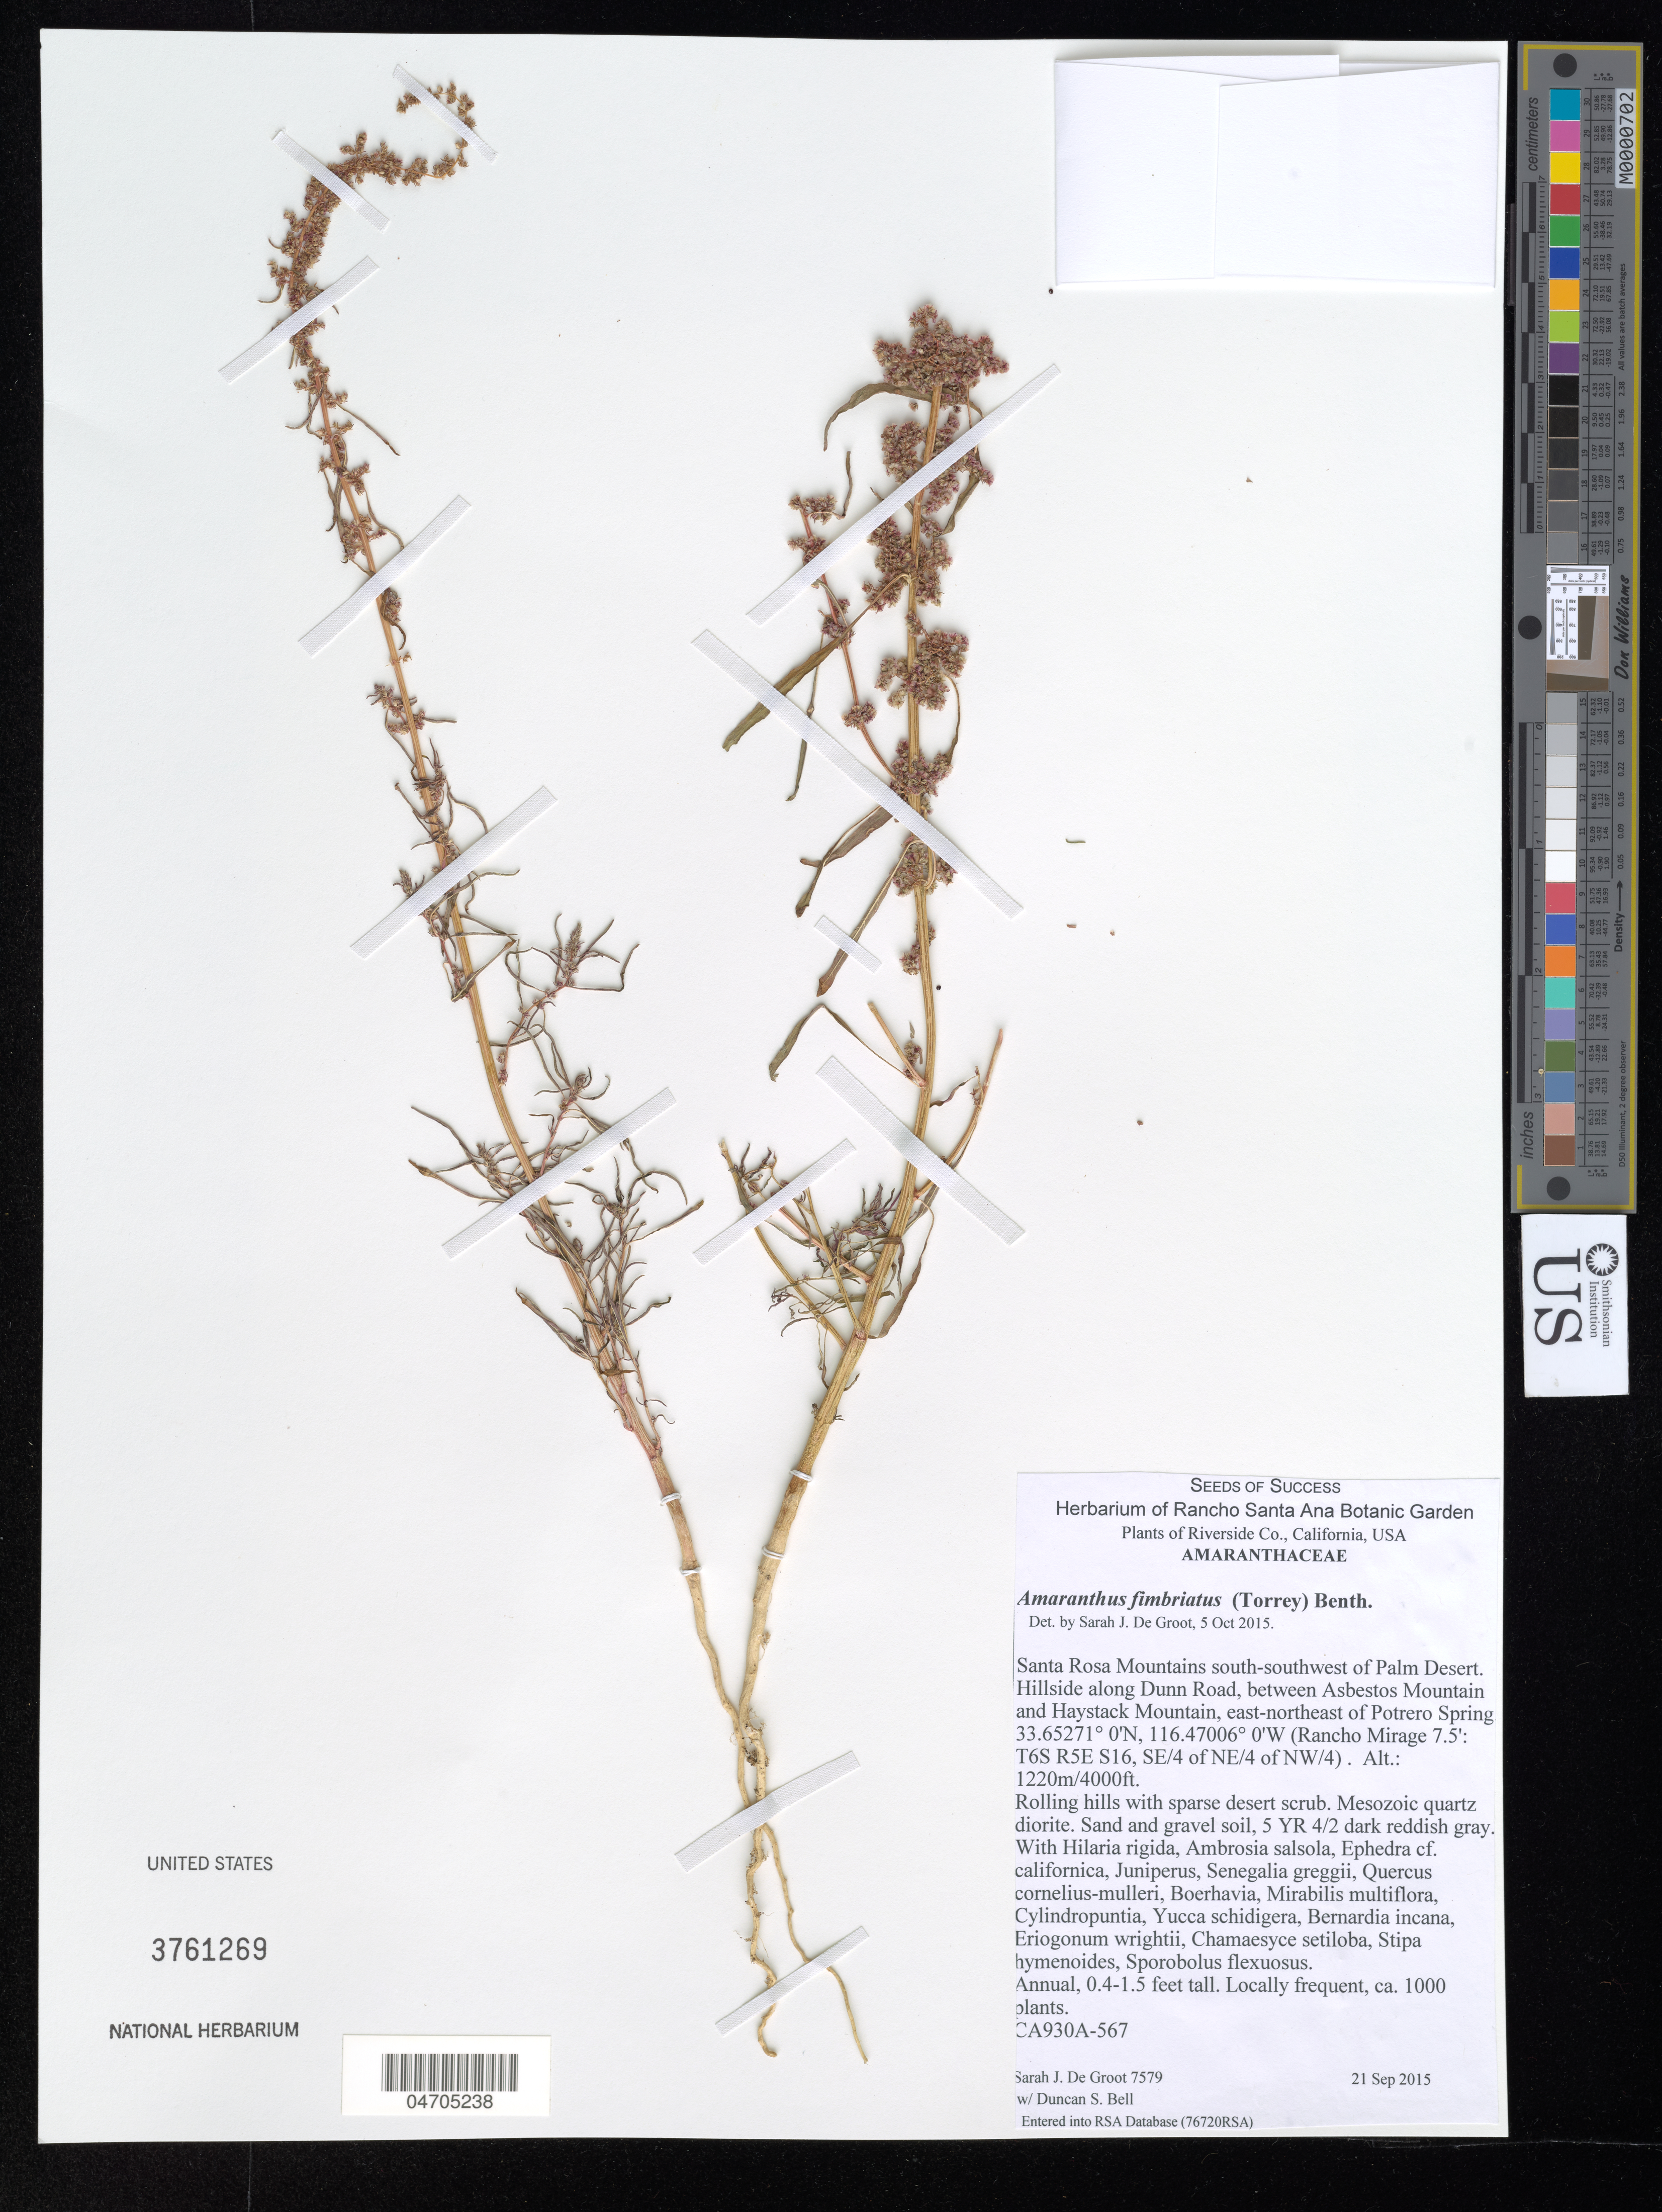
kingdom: Plantae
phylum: Tracheophyta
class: Magnoliopsida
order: Caryophyllales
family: Amaranthaceae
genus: Amaranthus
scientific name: Amaranthus fimbriatus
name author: (Torr.) Benth. ex S. Watson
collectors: S. De Groot & D. S. Bell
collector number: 7579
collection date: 2015-09-21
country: United States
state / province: California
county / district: Riverside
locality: Riverside Co. Santa Rosa Mountains south-southwest of Palm Desert. Hillside along Dunn Road, between Asbestos Mountain and Haystack, east-northeast of Potrero Spring. (Rancho Mirage 7.5': T6S R5E S16, SE/4 of NE/4 of NW/4).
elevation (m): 1220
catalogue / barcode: US 3761269